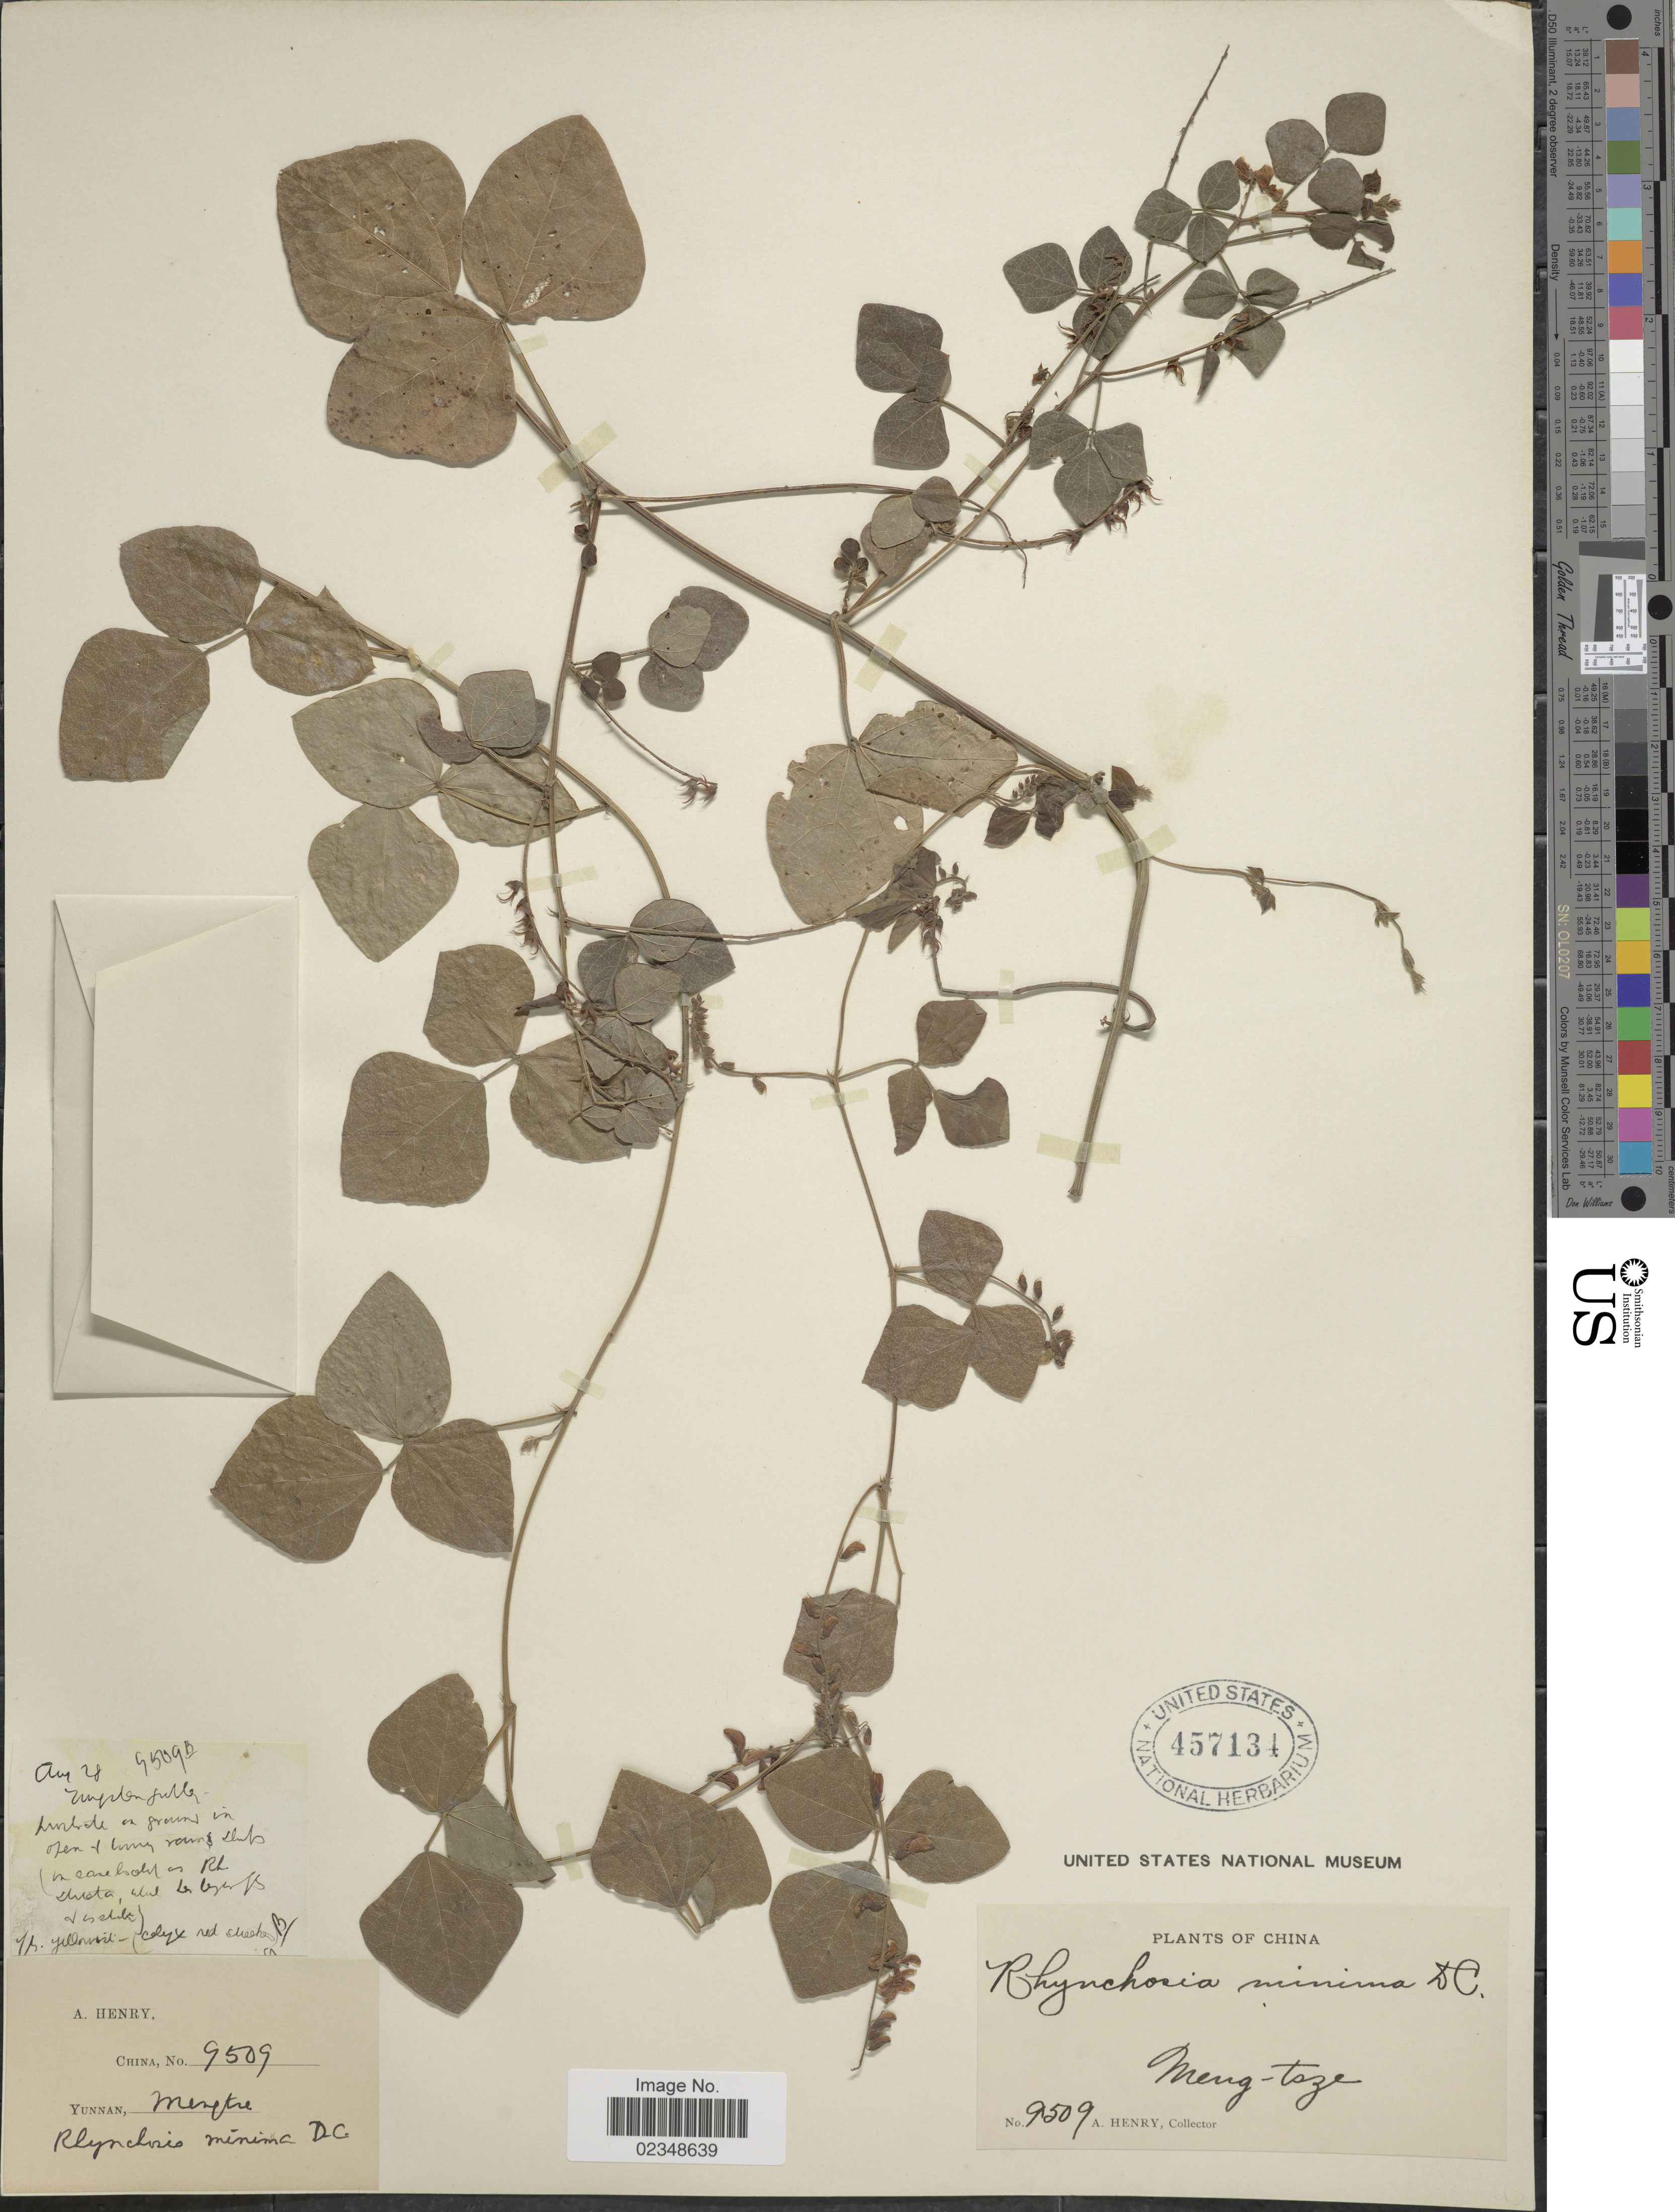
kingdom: Plantae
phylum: Tracheophyta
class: Magnoliopsida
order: Fabales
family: Fabaceae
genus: Rhynchosia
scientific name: Rhynchosia minima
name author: (L.) DC.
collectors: A. Henry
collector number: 9509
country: China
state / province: Yunnan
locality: Meng-tsze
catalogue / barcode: US 457134